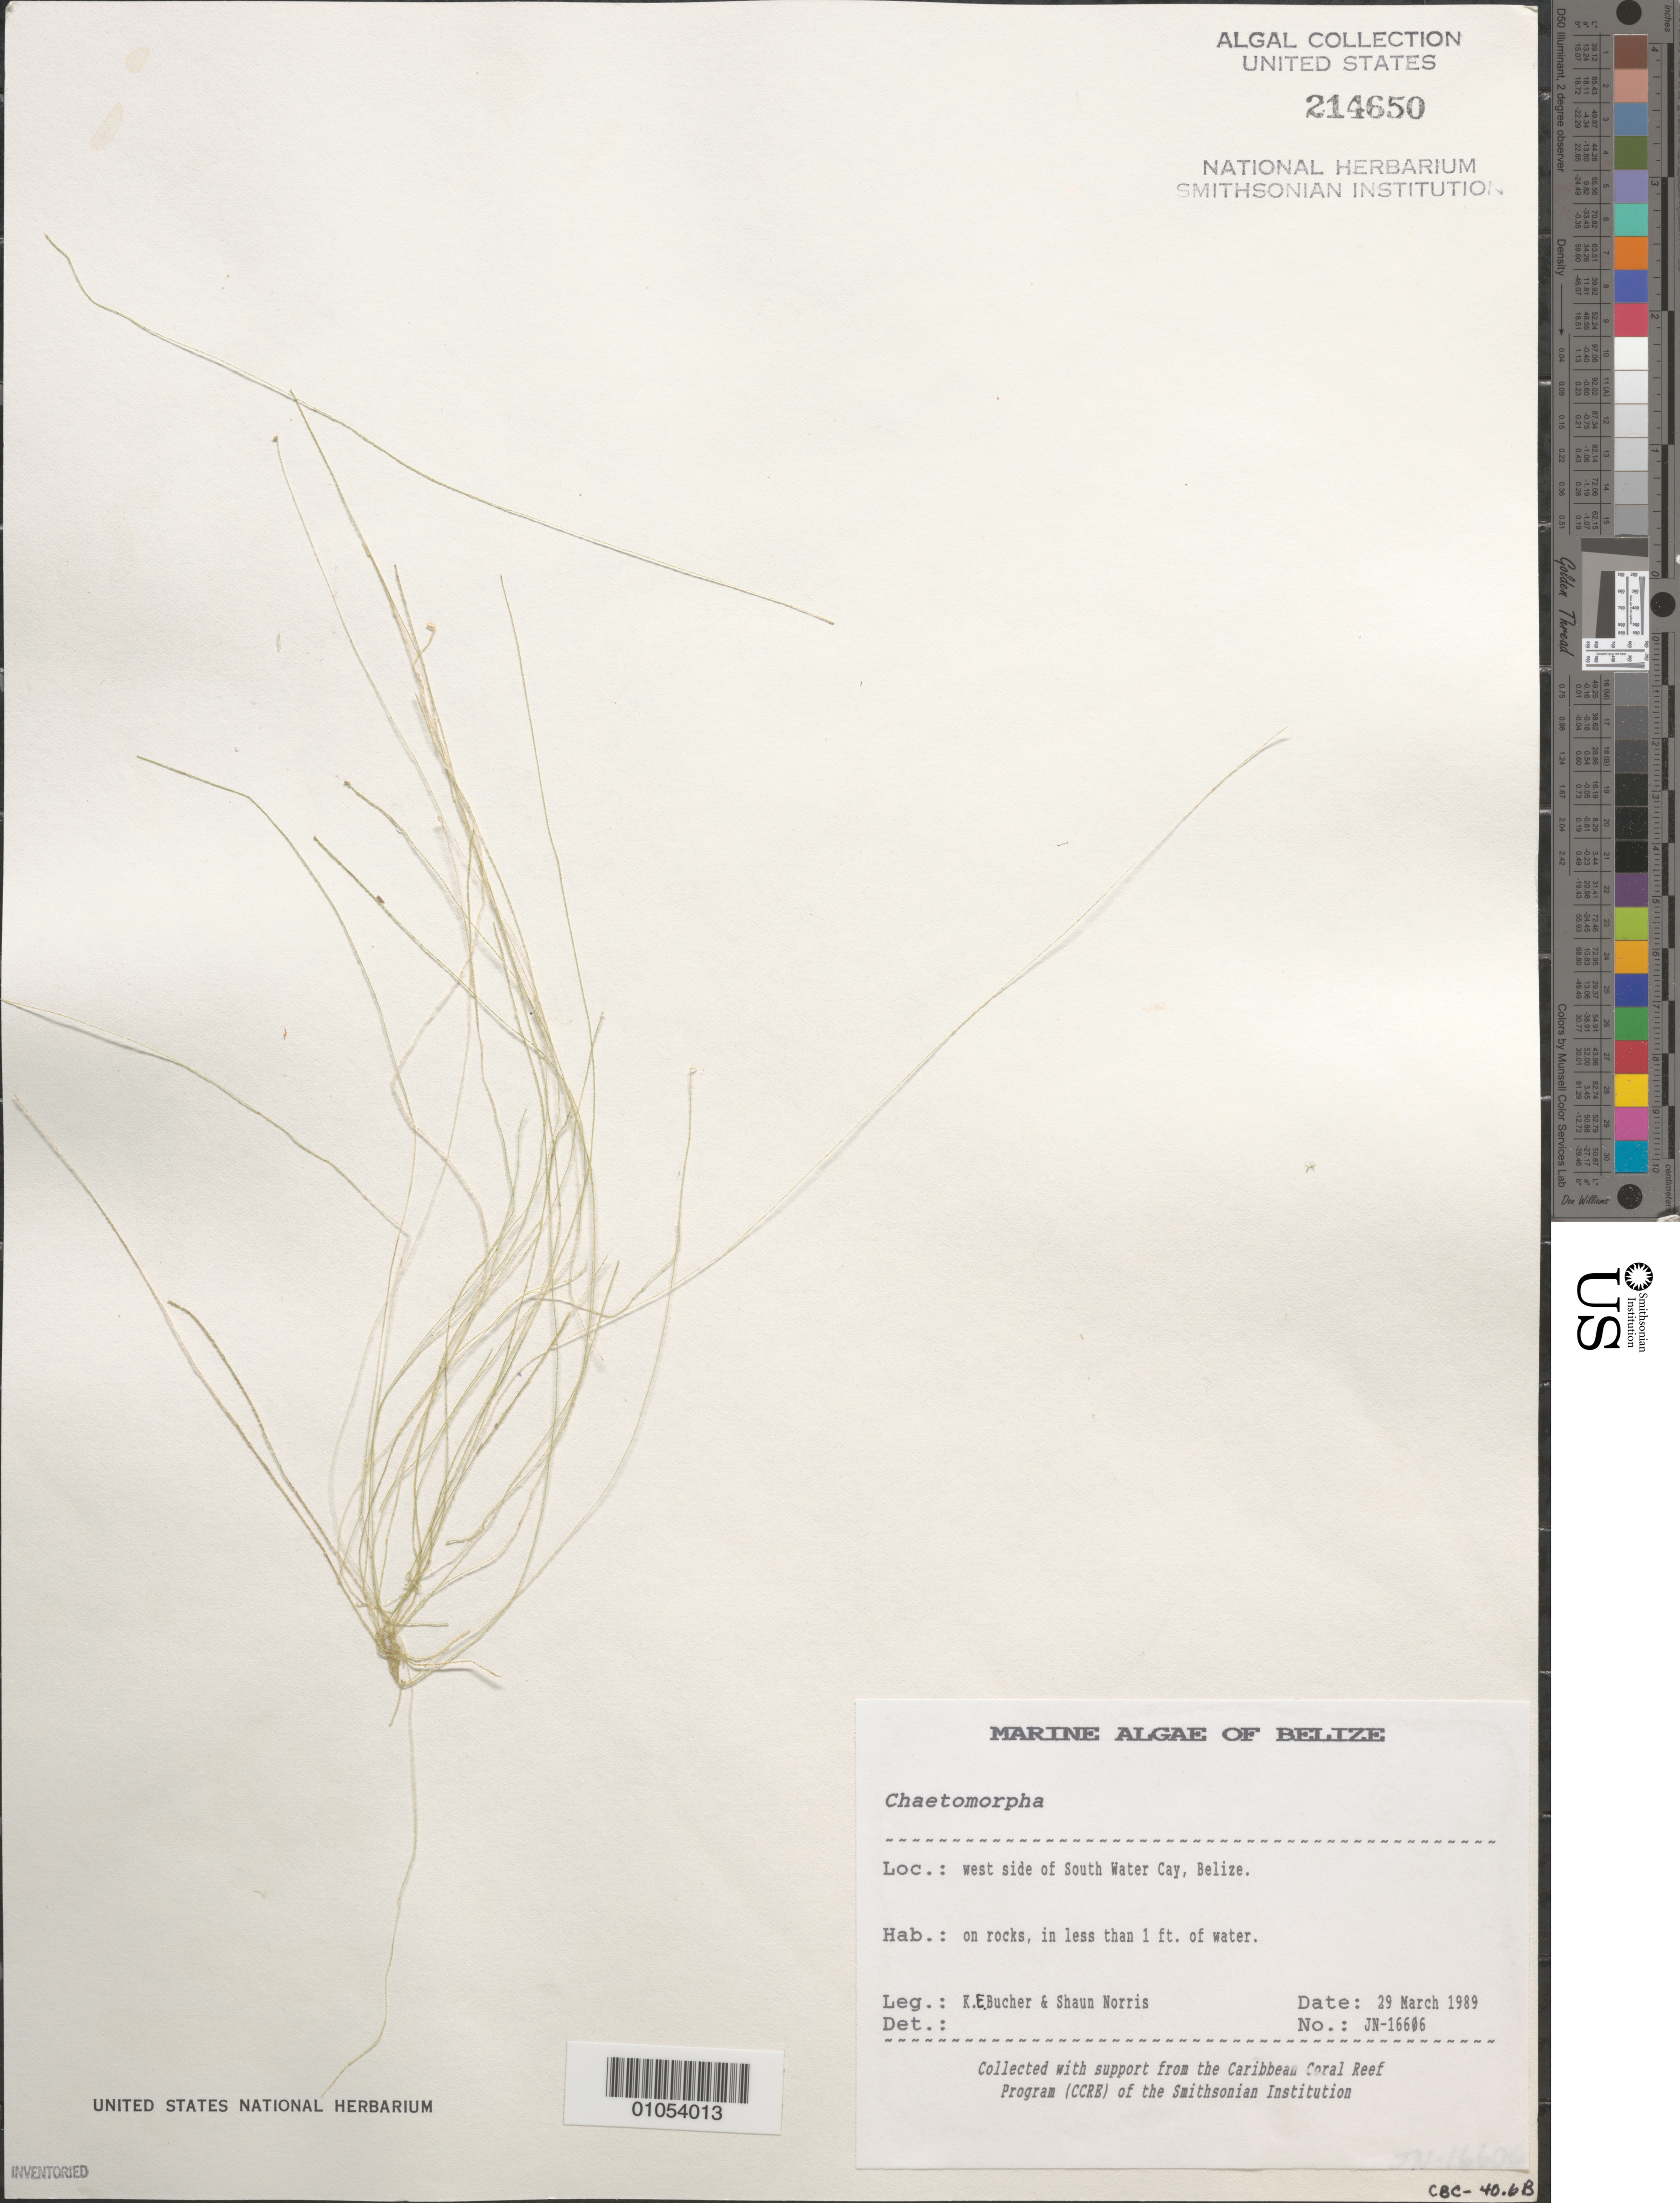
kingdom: Plantae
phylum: Chlorophyta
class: Ulvophyceae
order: Cladophorales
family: Cladophoraceae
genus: Chaetomorpha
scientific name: Chaetomorpha sp.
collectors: K. E. Bucher & S. Norris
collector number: JN-16606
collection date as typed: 29 Mar 1989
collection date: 1989-03-29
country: Belize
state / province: Stann Creek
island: South Water Cay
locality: West side of cay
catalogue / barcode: US 214650